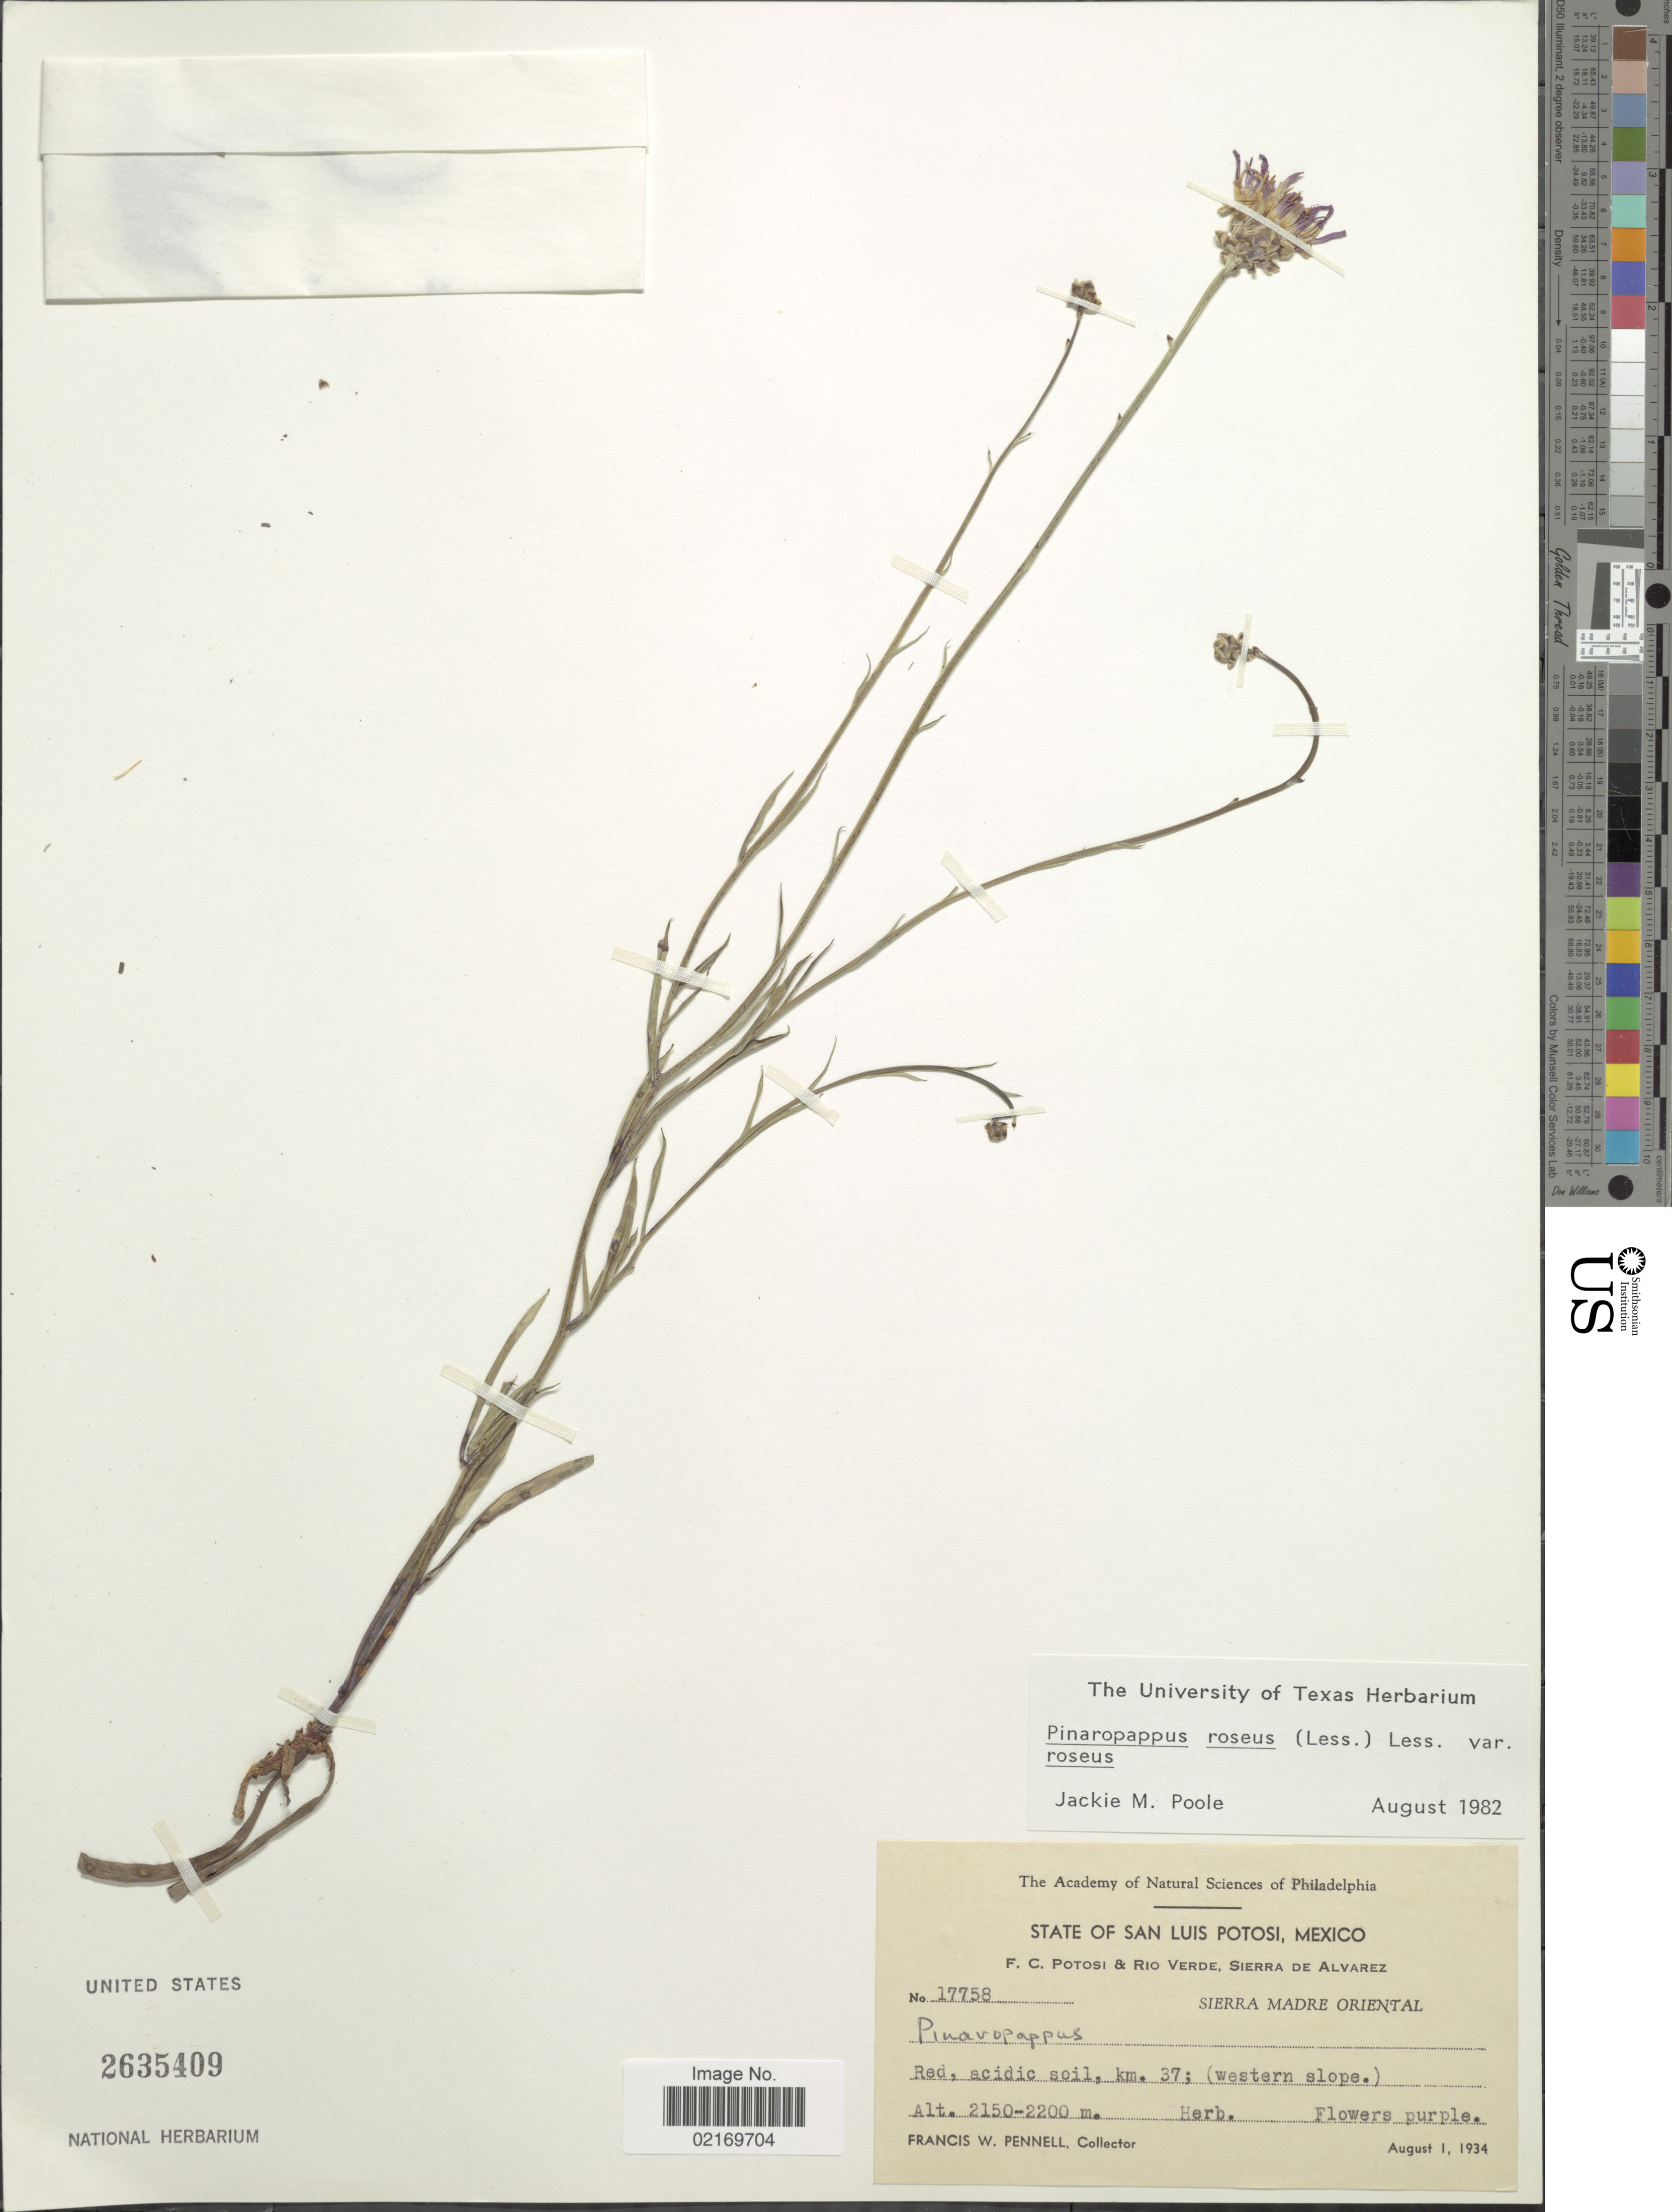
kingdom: Plantae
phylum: Tracheophyta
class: Magnoliopsida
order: Asterales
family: Asteraceae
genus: Pinaropappus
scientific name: Pinaropappus roseus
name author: Less.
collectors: F. W. Pennell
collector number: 17758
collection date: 1934-08-01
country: Mexico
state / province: San Luis Potosí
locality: F. C. Potosi & Rio Verde, Sierra de Alvarez, Sierra Madre Oriental, km 37 (western slope)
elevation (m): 2150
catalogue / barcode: US 2635409